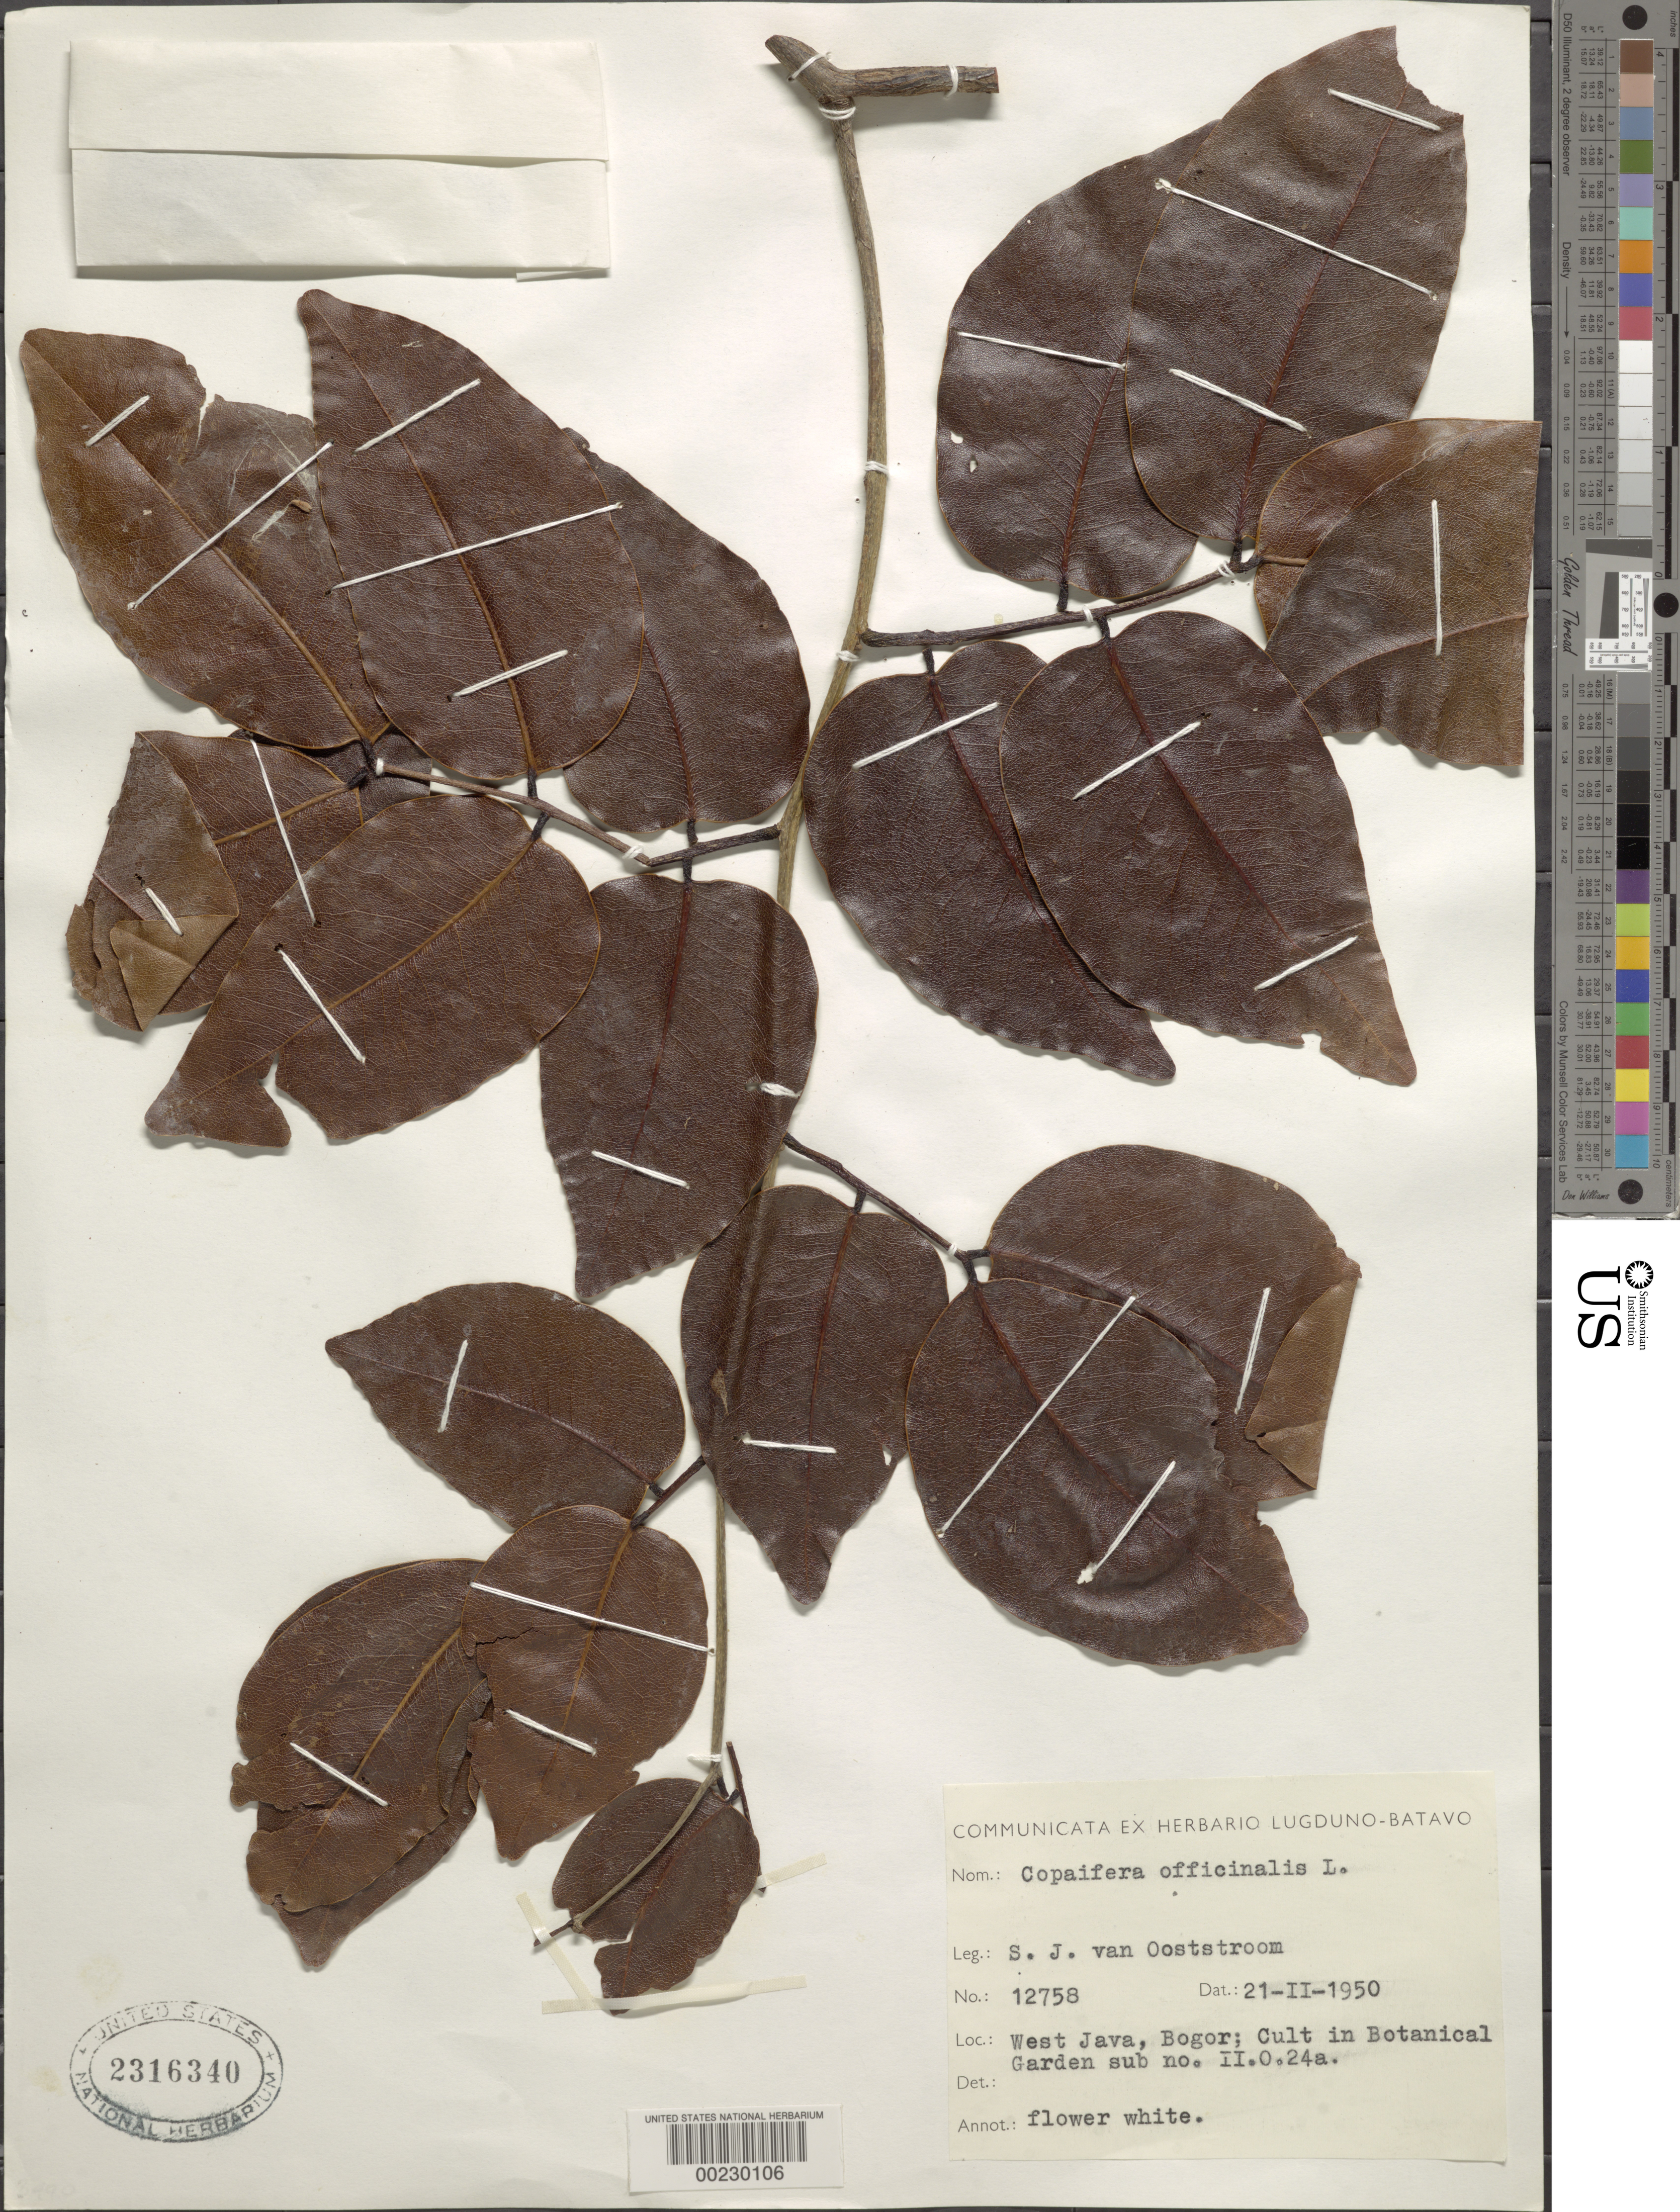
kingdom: Plantae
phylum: Tracheophyta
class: Magnoliopsida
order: Fabales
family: Fabaceae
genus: Copaifera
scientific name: Copaifera officinalis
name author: (Jacq.) L.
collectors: S. J. van Ooststroom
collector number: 12758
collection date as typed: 21 Feb 1950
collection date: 1950-02-21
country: Indonesia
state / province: Java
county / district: Jawa Barat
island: Java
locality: Bogor; botanical garden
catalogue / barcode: US 2316340